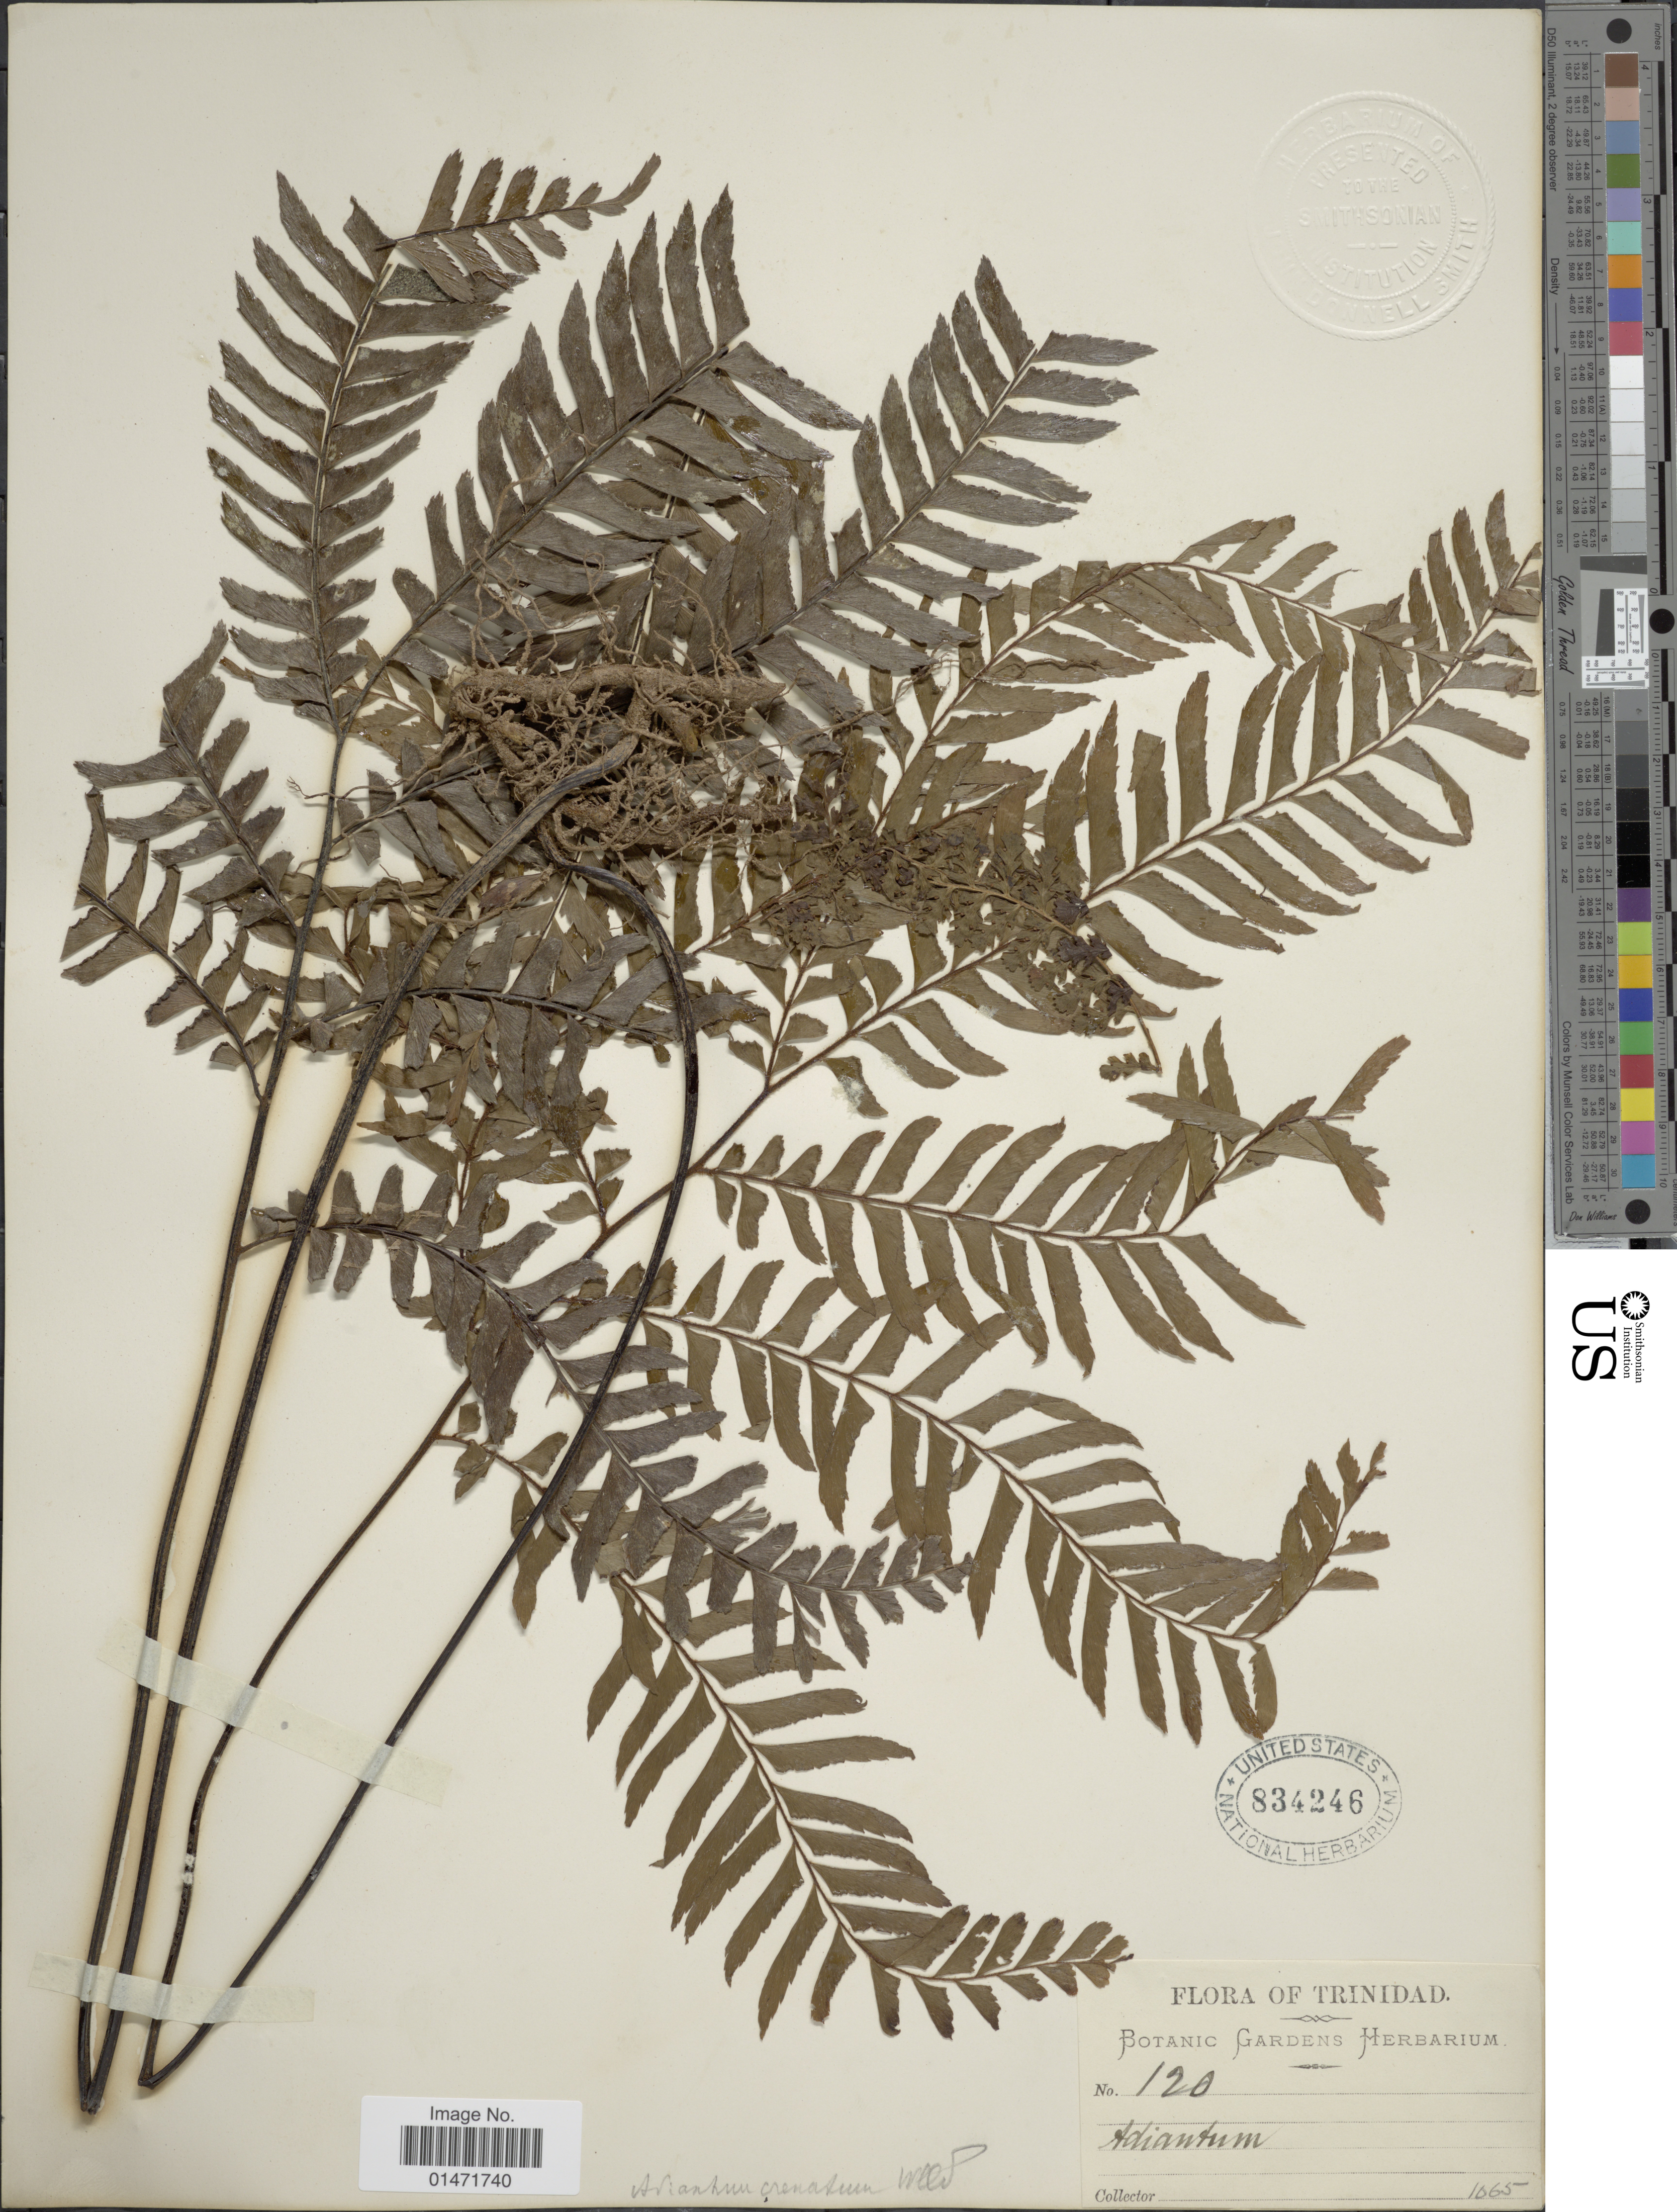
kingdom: Plantae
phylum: Tracheophyta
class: Polypodiopsida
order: Polypodiales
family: Pteridaceae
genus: Adiantum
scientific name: Adiantum tetraphyllum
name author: Humb. & Bonpl. ex Willd.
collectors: Botanic Gardens Herbarium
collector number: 120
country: Trinidad and Tobago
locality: Trinidad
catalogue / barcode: US 834246